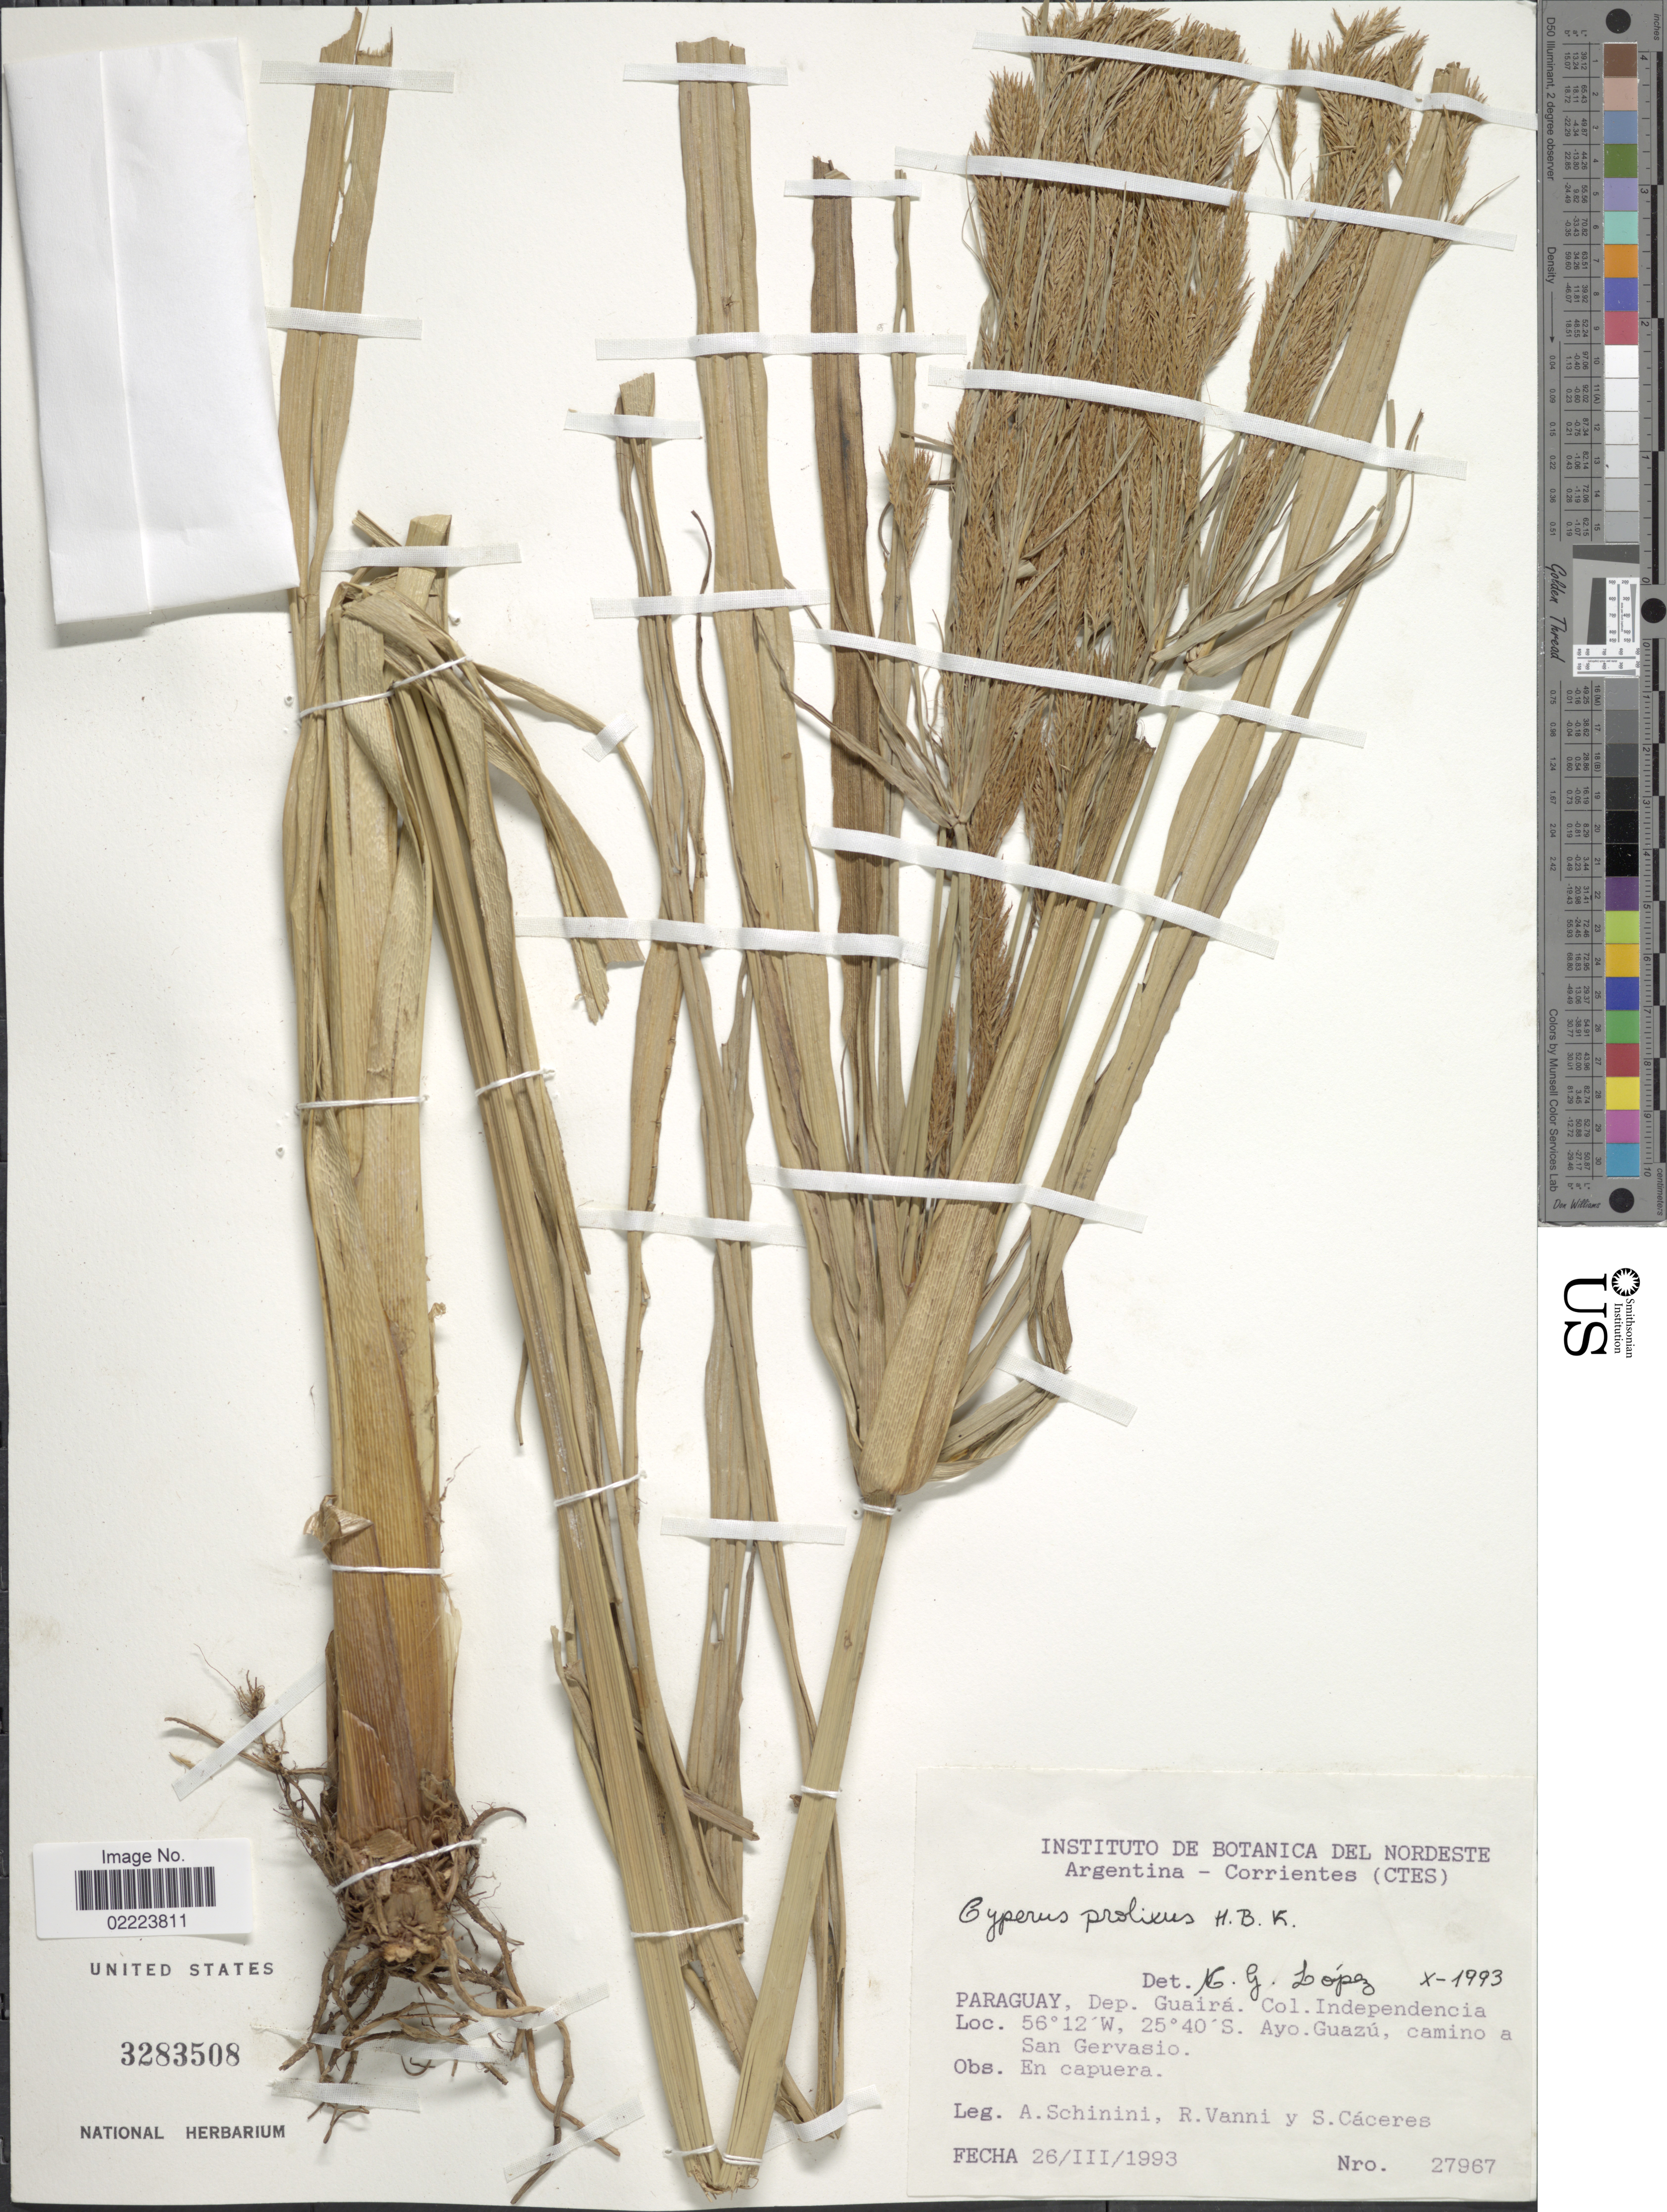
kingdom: Plantae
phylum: Tracheophyta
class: Liliopsida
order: Poales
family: Cyperaceae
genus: Cyperus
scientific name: Cyperus prolixus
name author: Kunth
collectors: A. Schinini, R. Vanni & S. Cáceres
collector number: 27967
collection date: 1993-03-26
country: Paraguay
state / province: Guaira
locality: Col. Independencia, Ayo Guazu, camino a San Gervasio, en capuera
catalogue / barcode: US 3283508